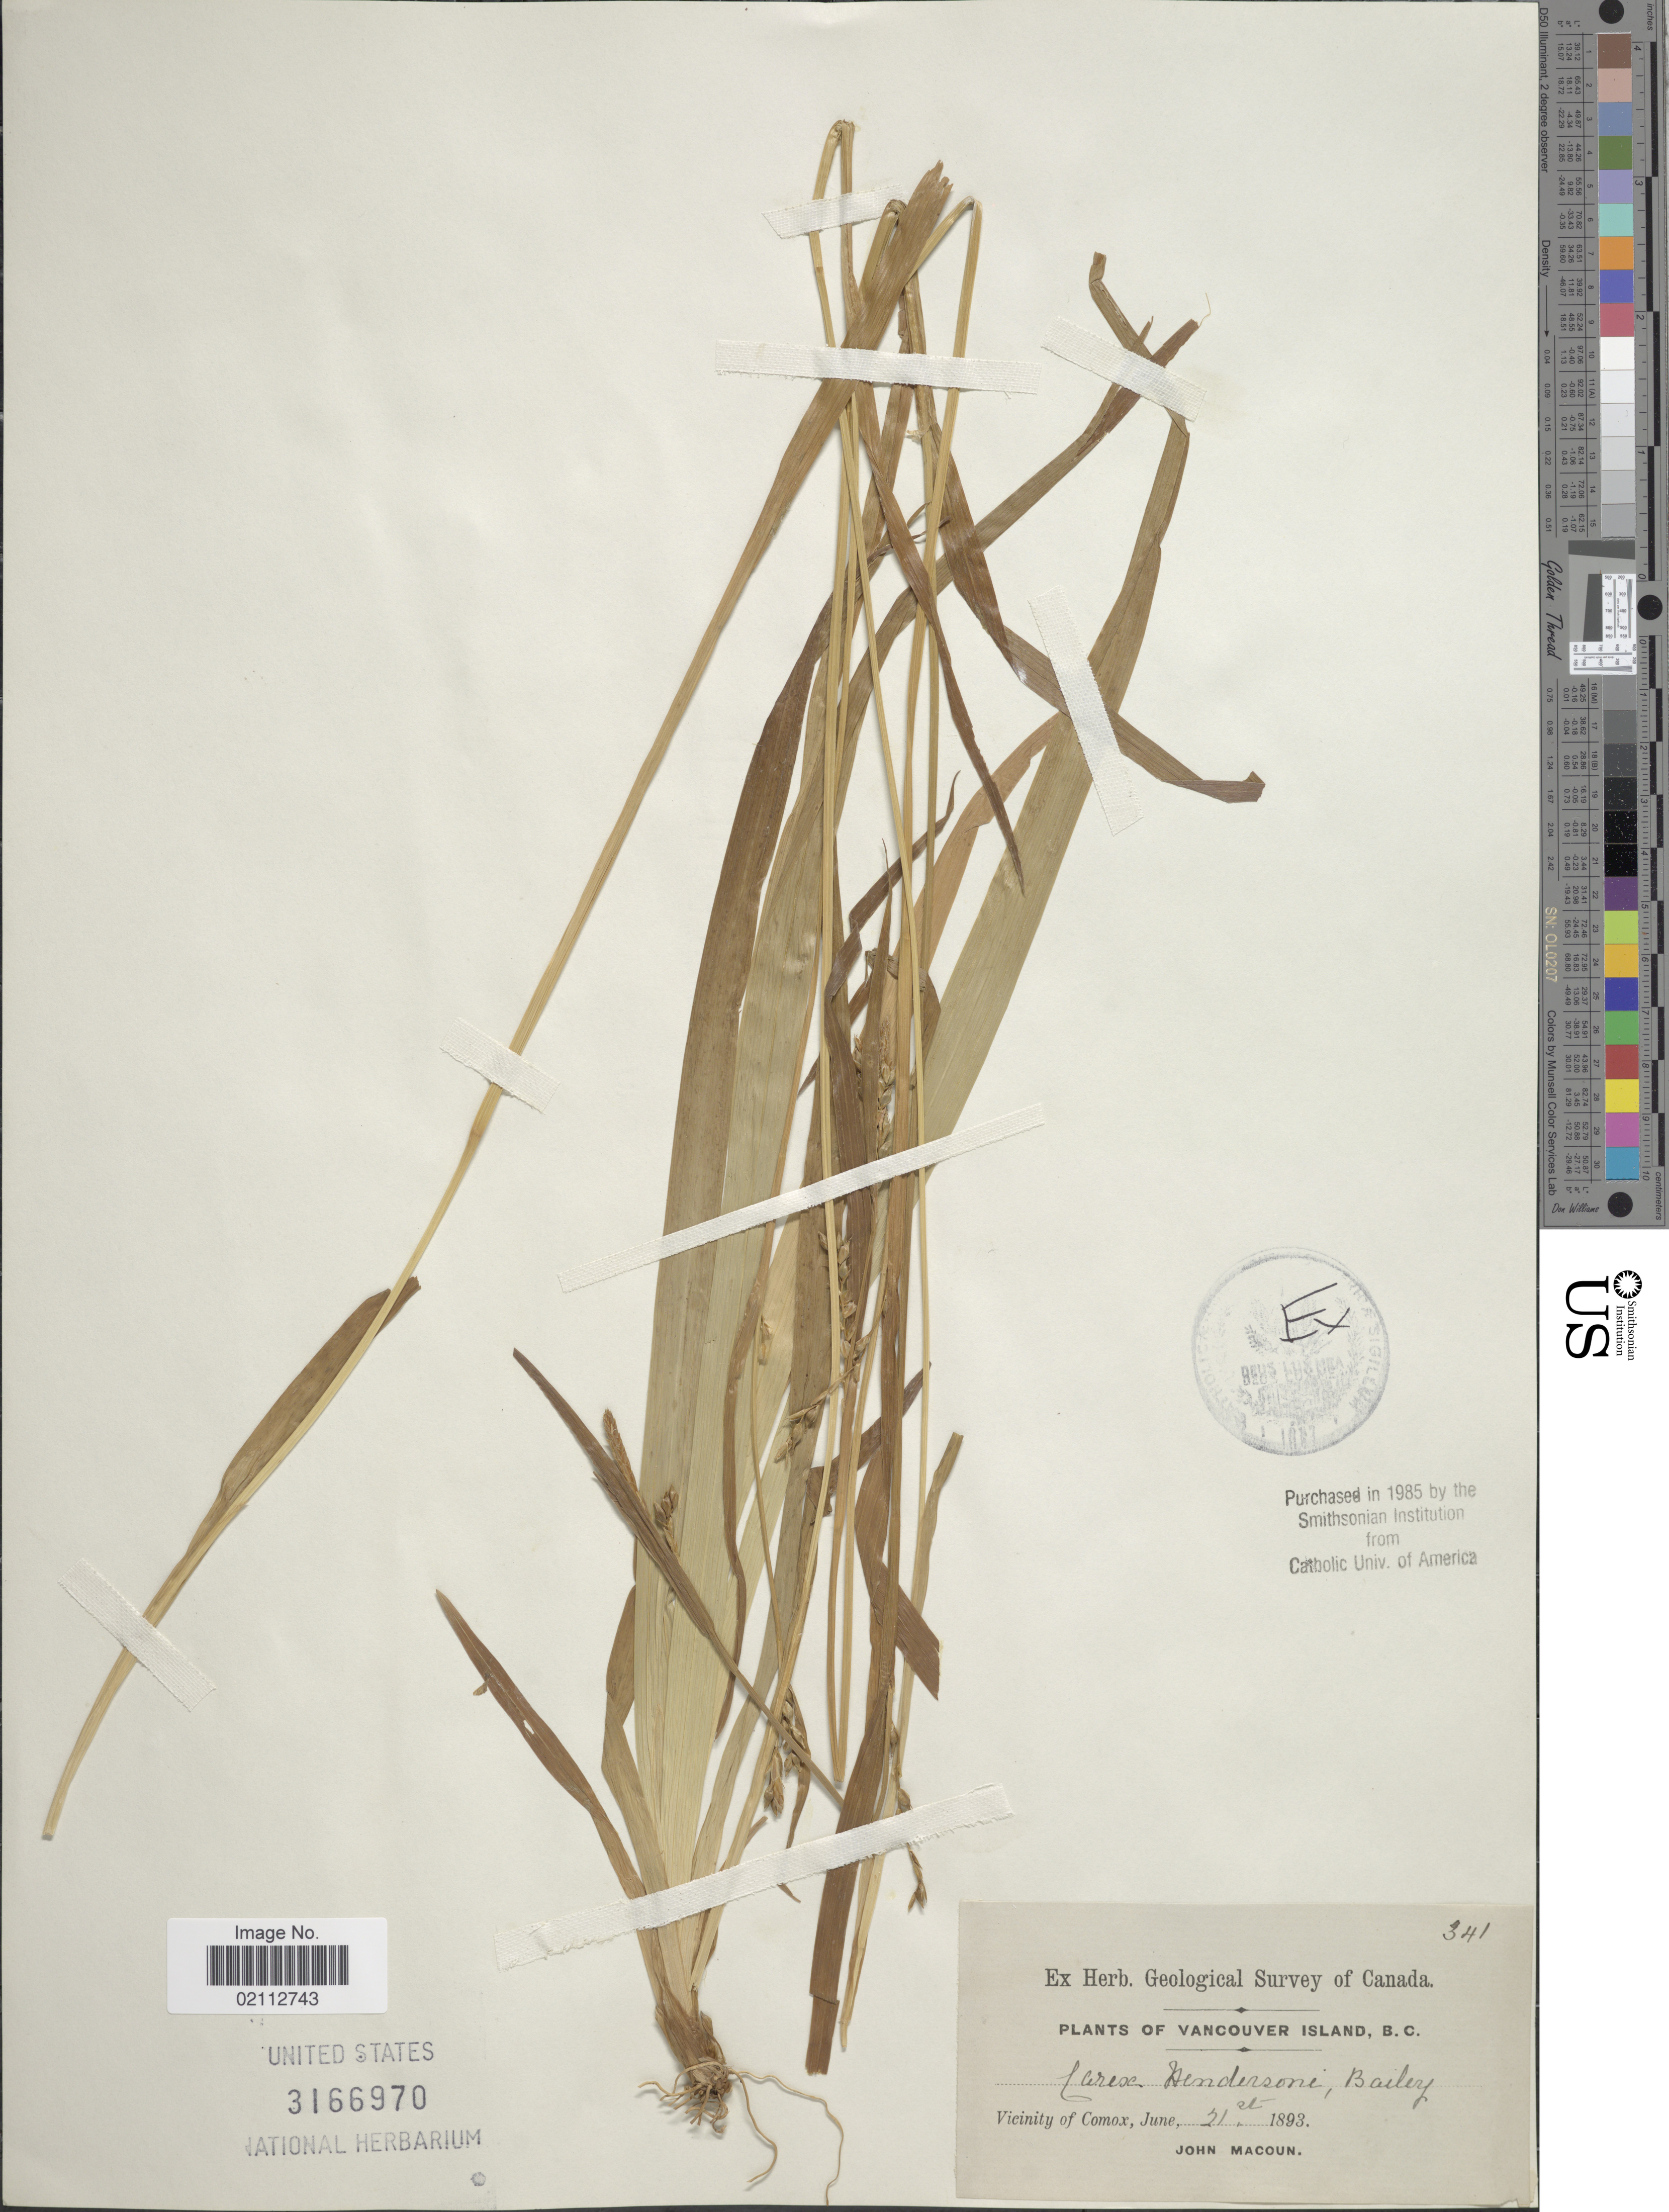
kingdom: Plantae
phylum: Tracheophyta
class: Liliopsida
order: Poales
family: Cyperaceae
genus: Carex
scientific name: Carex hendersonii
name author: L.H. Bailey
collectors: J. Macoun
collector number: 341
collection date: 1893-06-21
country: Canada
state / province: British Columbia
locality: Vancouver Island. Vicinity of Comox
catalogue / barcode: US 3166970